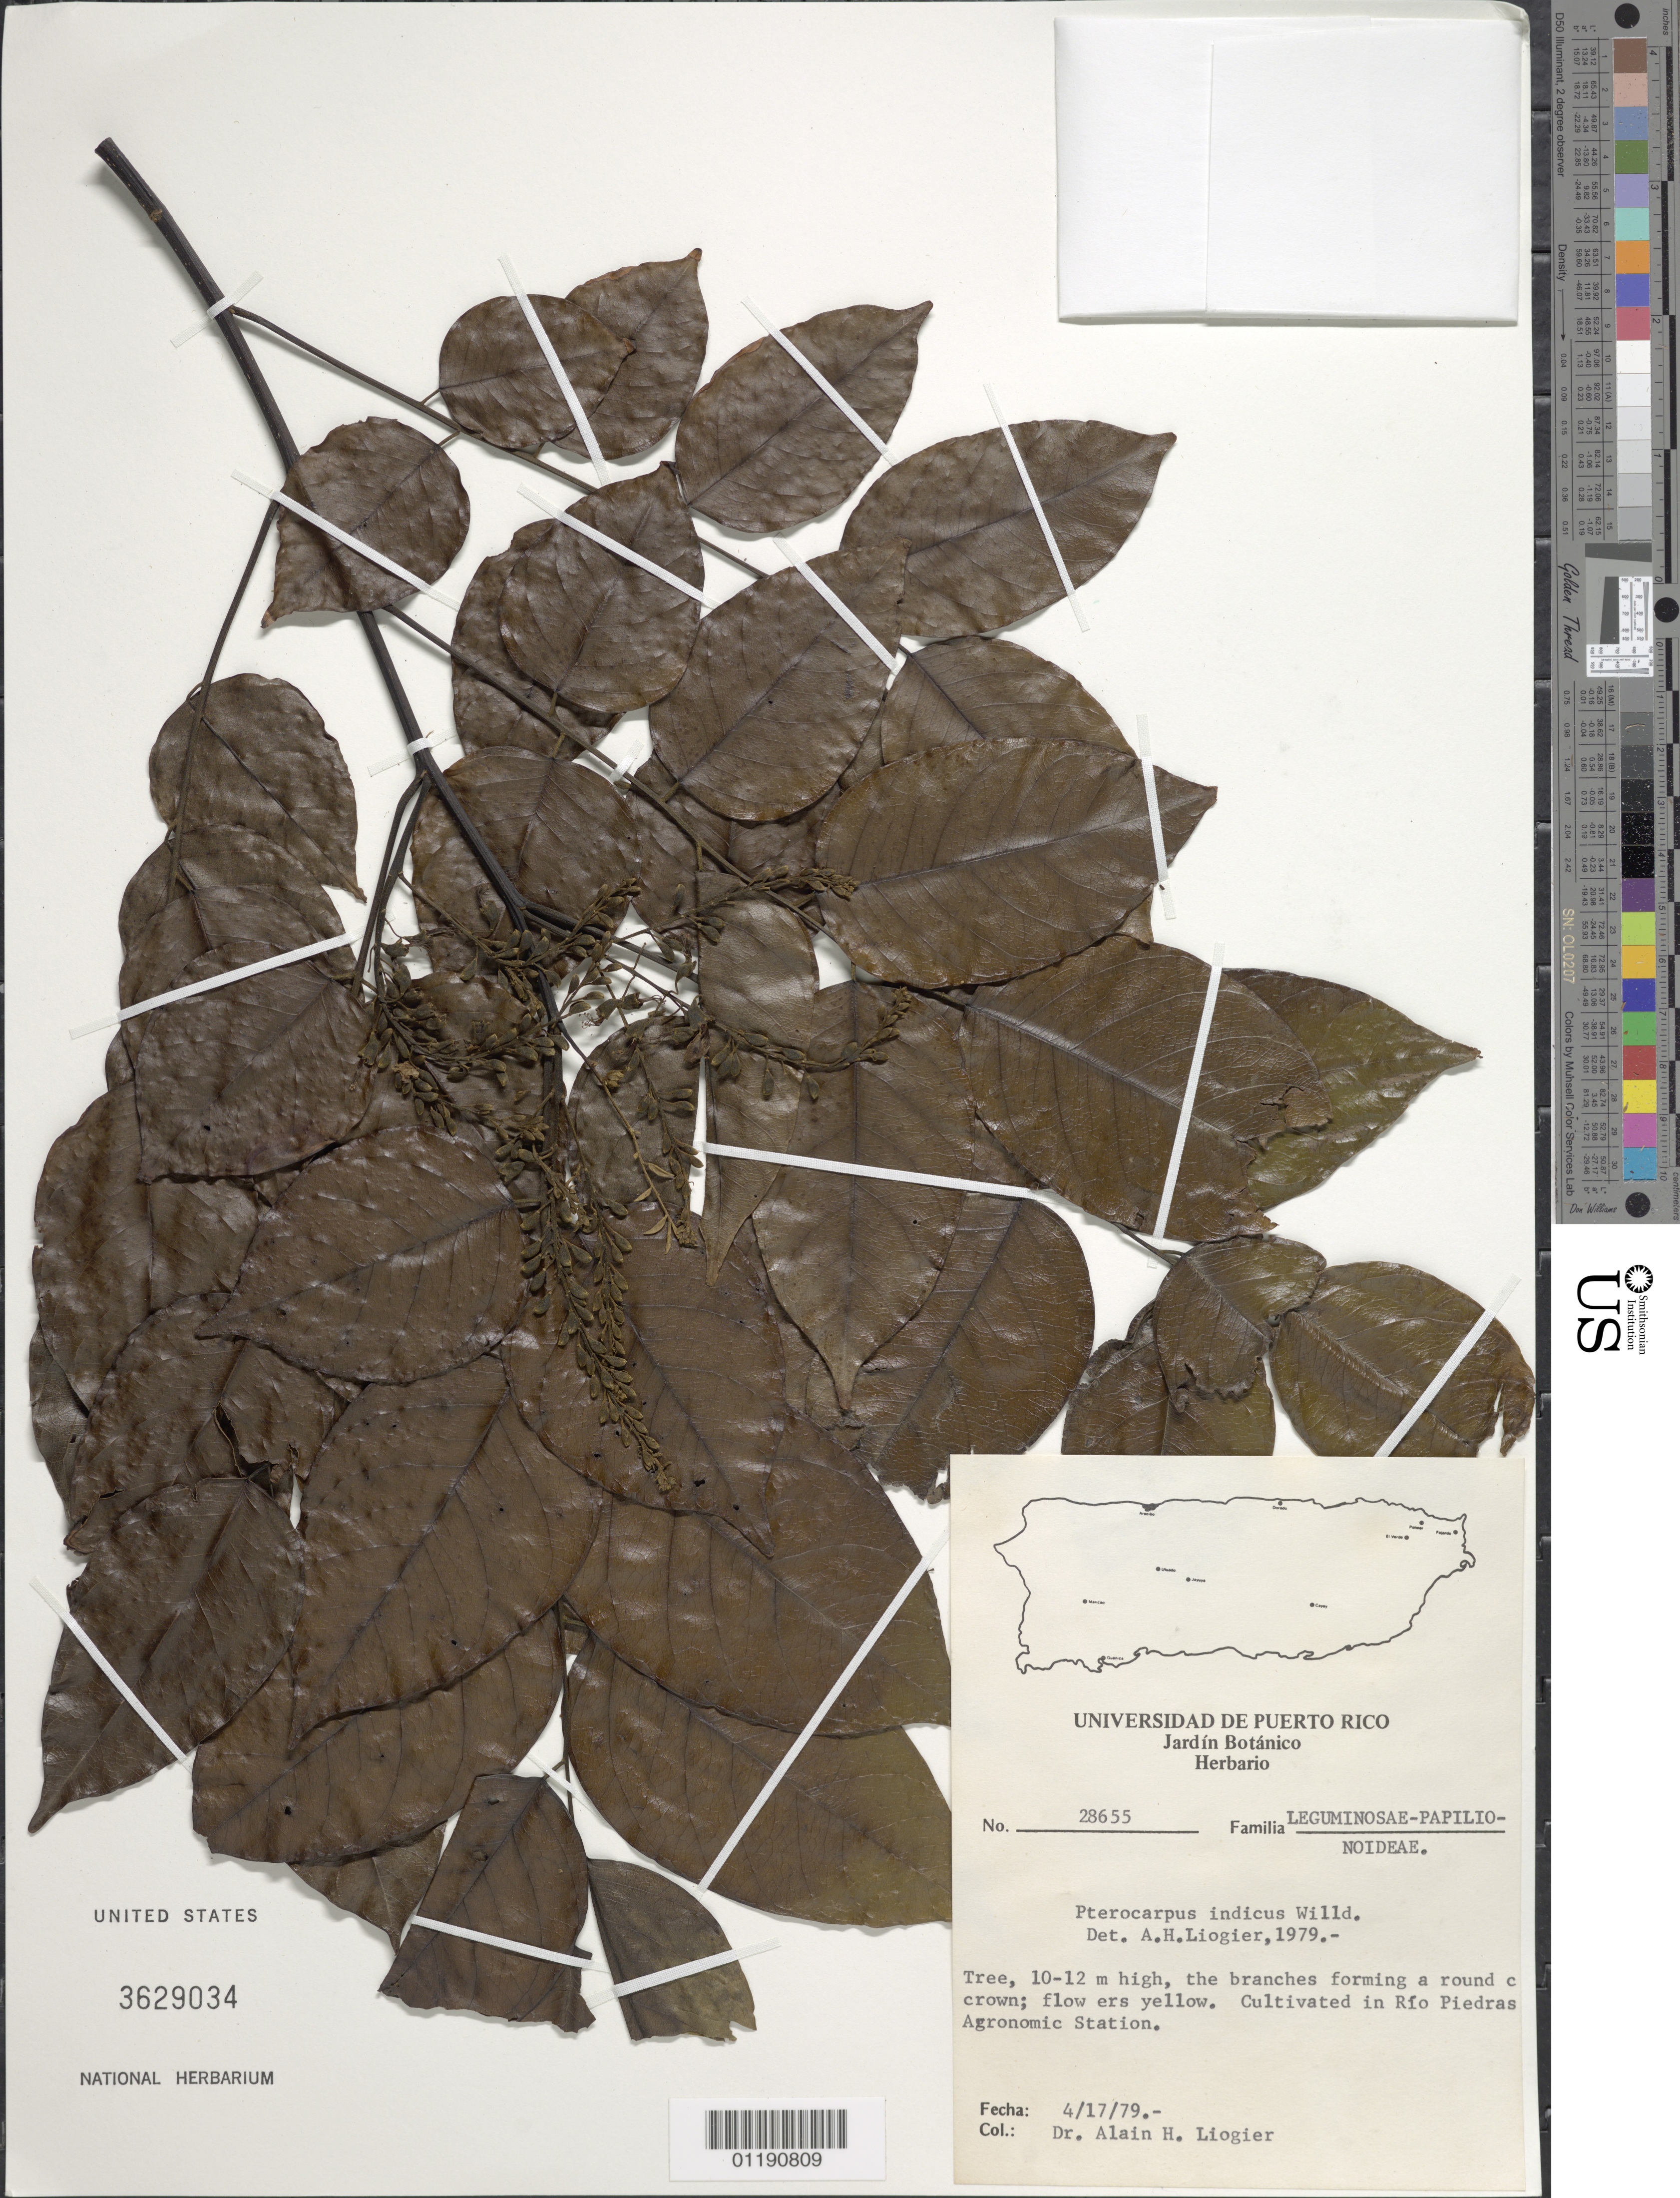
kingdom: Plantae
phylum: Tracheophyta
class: Magnoliopsida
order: Fabales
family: Fabaceae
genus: Pterocarpus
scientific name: Pterocarpus indicus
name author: Willd.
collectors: A. H. Liogier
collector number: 28655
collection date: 1979-04-17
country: Puerto Rico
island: Puerto Rico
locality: Río Piedras Agronomic Station.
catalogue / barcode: US 3629034